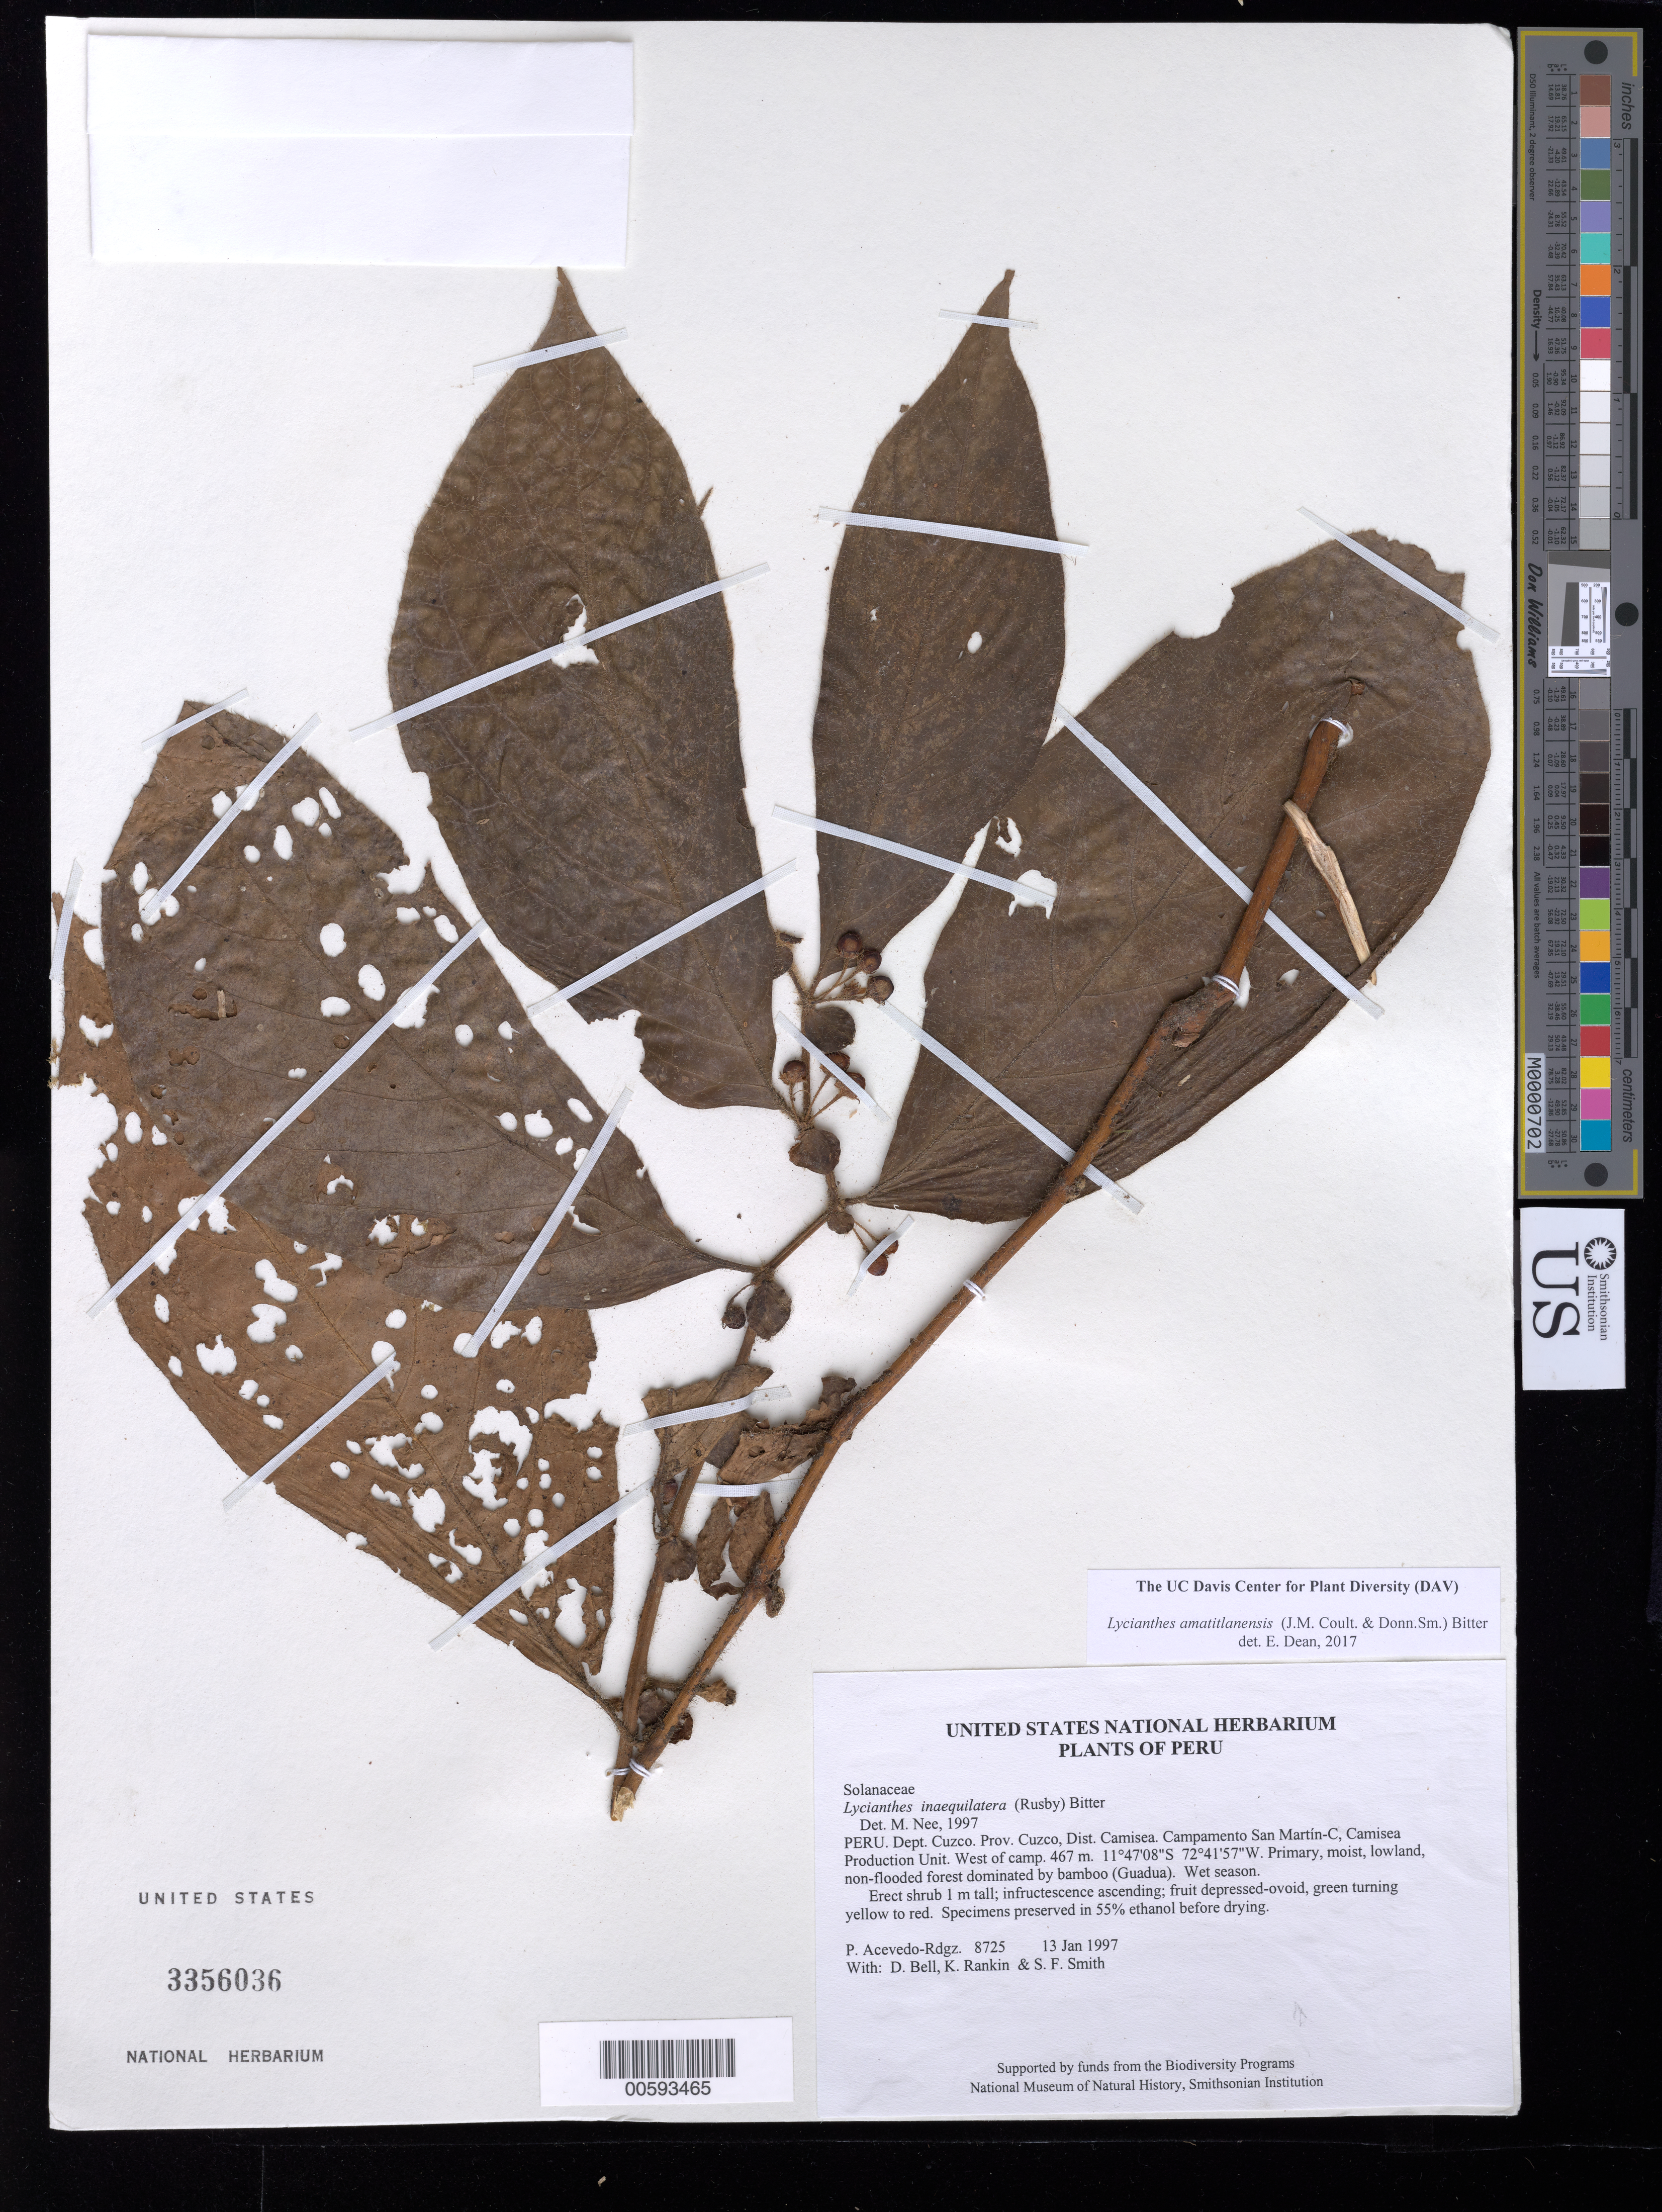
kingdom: Plantae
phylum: Tracheophyta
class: Magnoliopsida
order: Solanales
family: Solanaceae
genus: Lycianthes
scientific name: Lycianthes amatitlanensis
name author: (J.M. Coult. & Donn. Sm.) Bitter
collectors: P. Acevedo-Rodr., D. A. Bell, K. B. Rankin & S.F. Smith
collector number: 8725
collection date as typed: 13 Jan 1997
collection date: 1997-01-13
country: Peru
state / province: Cusco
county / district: Cusco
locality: Districto Camisea, Campamento San Martín-C, Camisea Production Unit. West of camp.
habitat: Primary, moist, lowland, non-flooded forest dominated by bamboo (Guadua). Wet season.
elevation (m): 467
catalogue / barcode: US 3356036